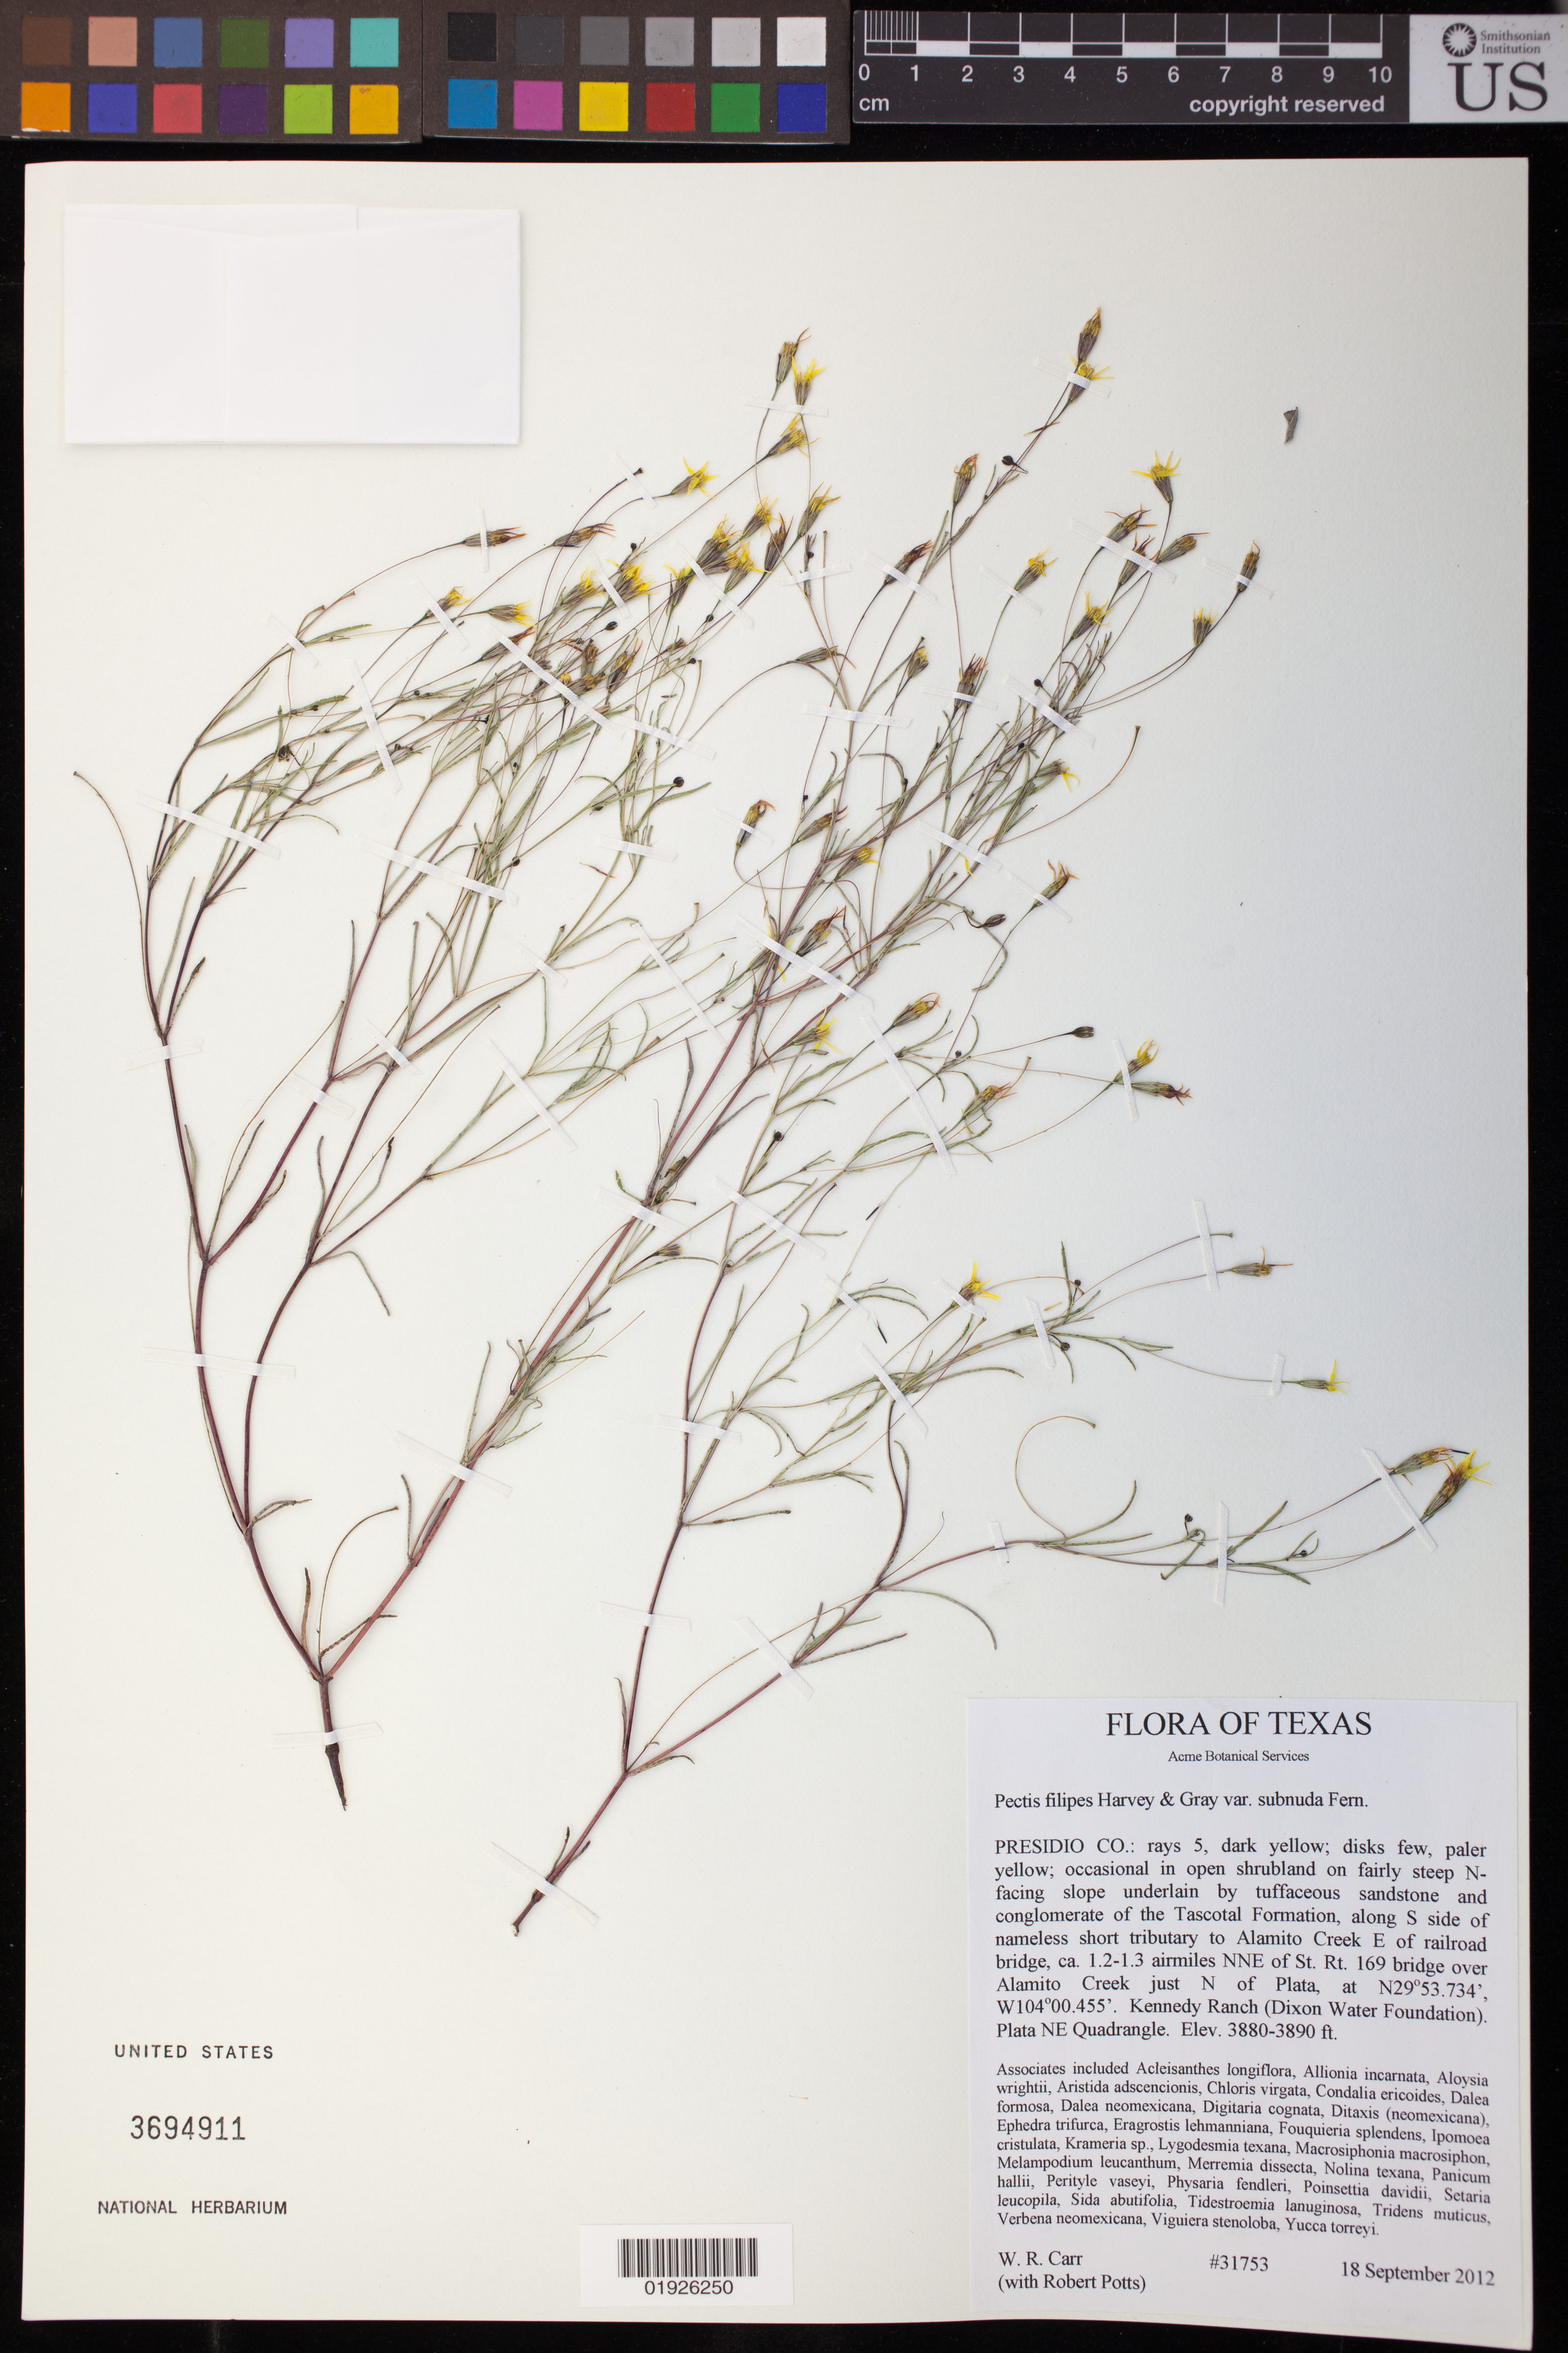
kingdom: Plantae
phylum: Tracheophyta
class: Magnoliopsida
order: Asterales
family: Asteraceae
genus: Pectis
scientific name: Pectis filipes var. subnuda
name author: Fernald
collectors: W. Carr & R. Potts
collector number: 31753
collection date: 2012-09-18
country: United States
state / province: Texas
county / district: Presidio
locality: Along S side of nameless short tributary to Alamito Creek E of railroad bridge, ca. 1.2 - 1.3 airmiles NNE of St. Rt. 169 bridge over Alamito Creek just N of Plata. Kennedy Ranch (Dixon Water Foundation). Plata NE Quadrangle.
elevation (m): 1183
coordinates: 29 53.734 N, 104 00.455 W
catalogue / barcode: US 3694911